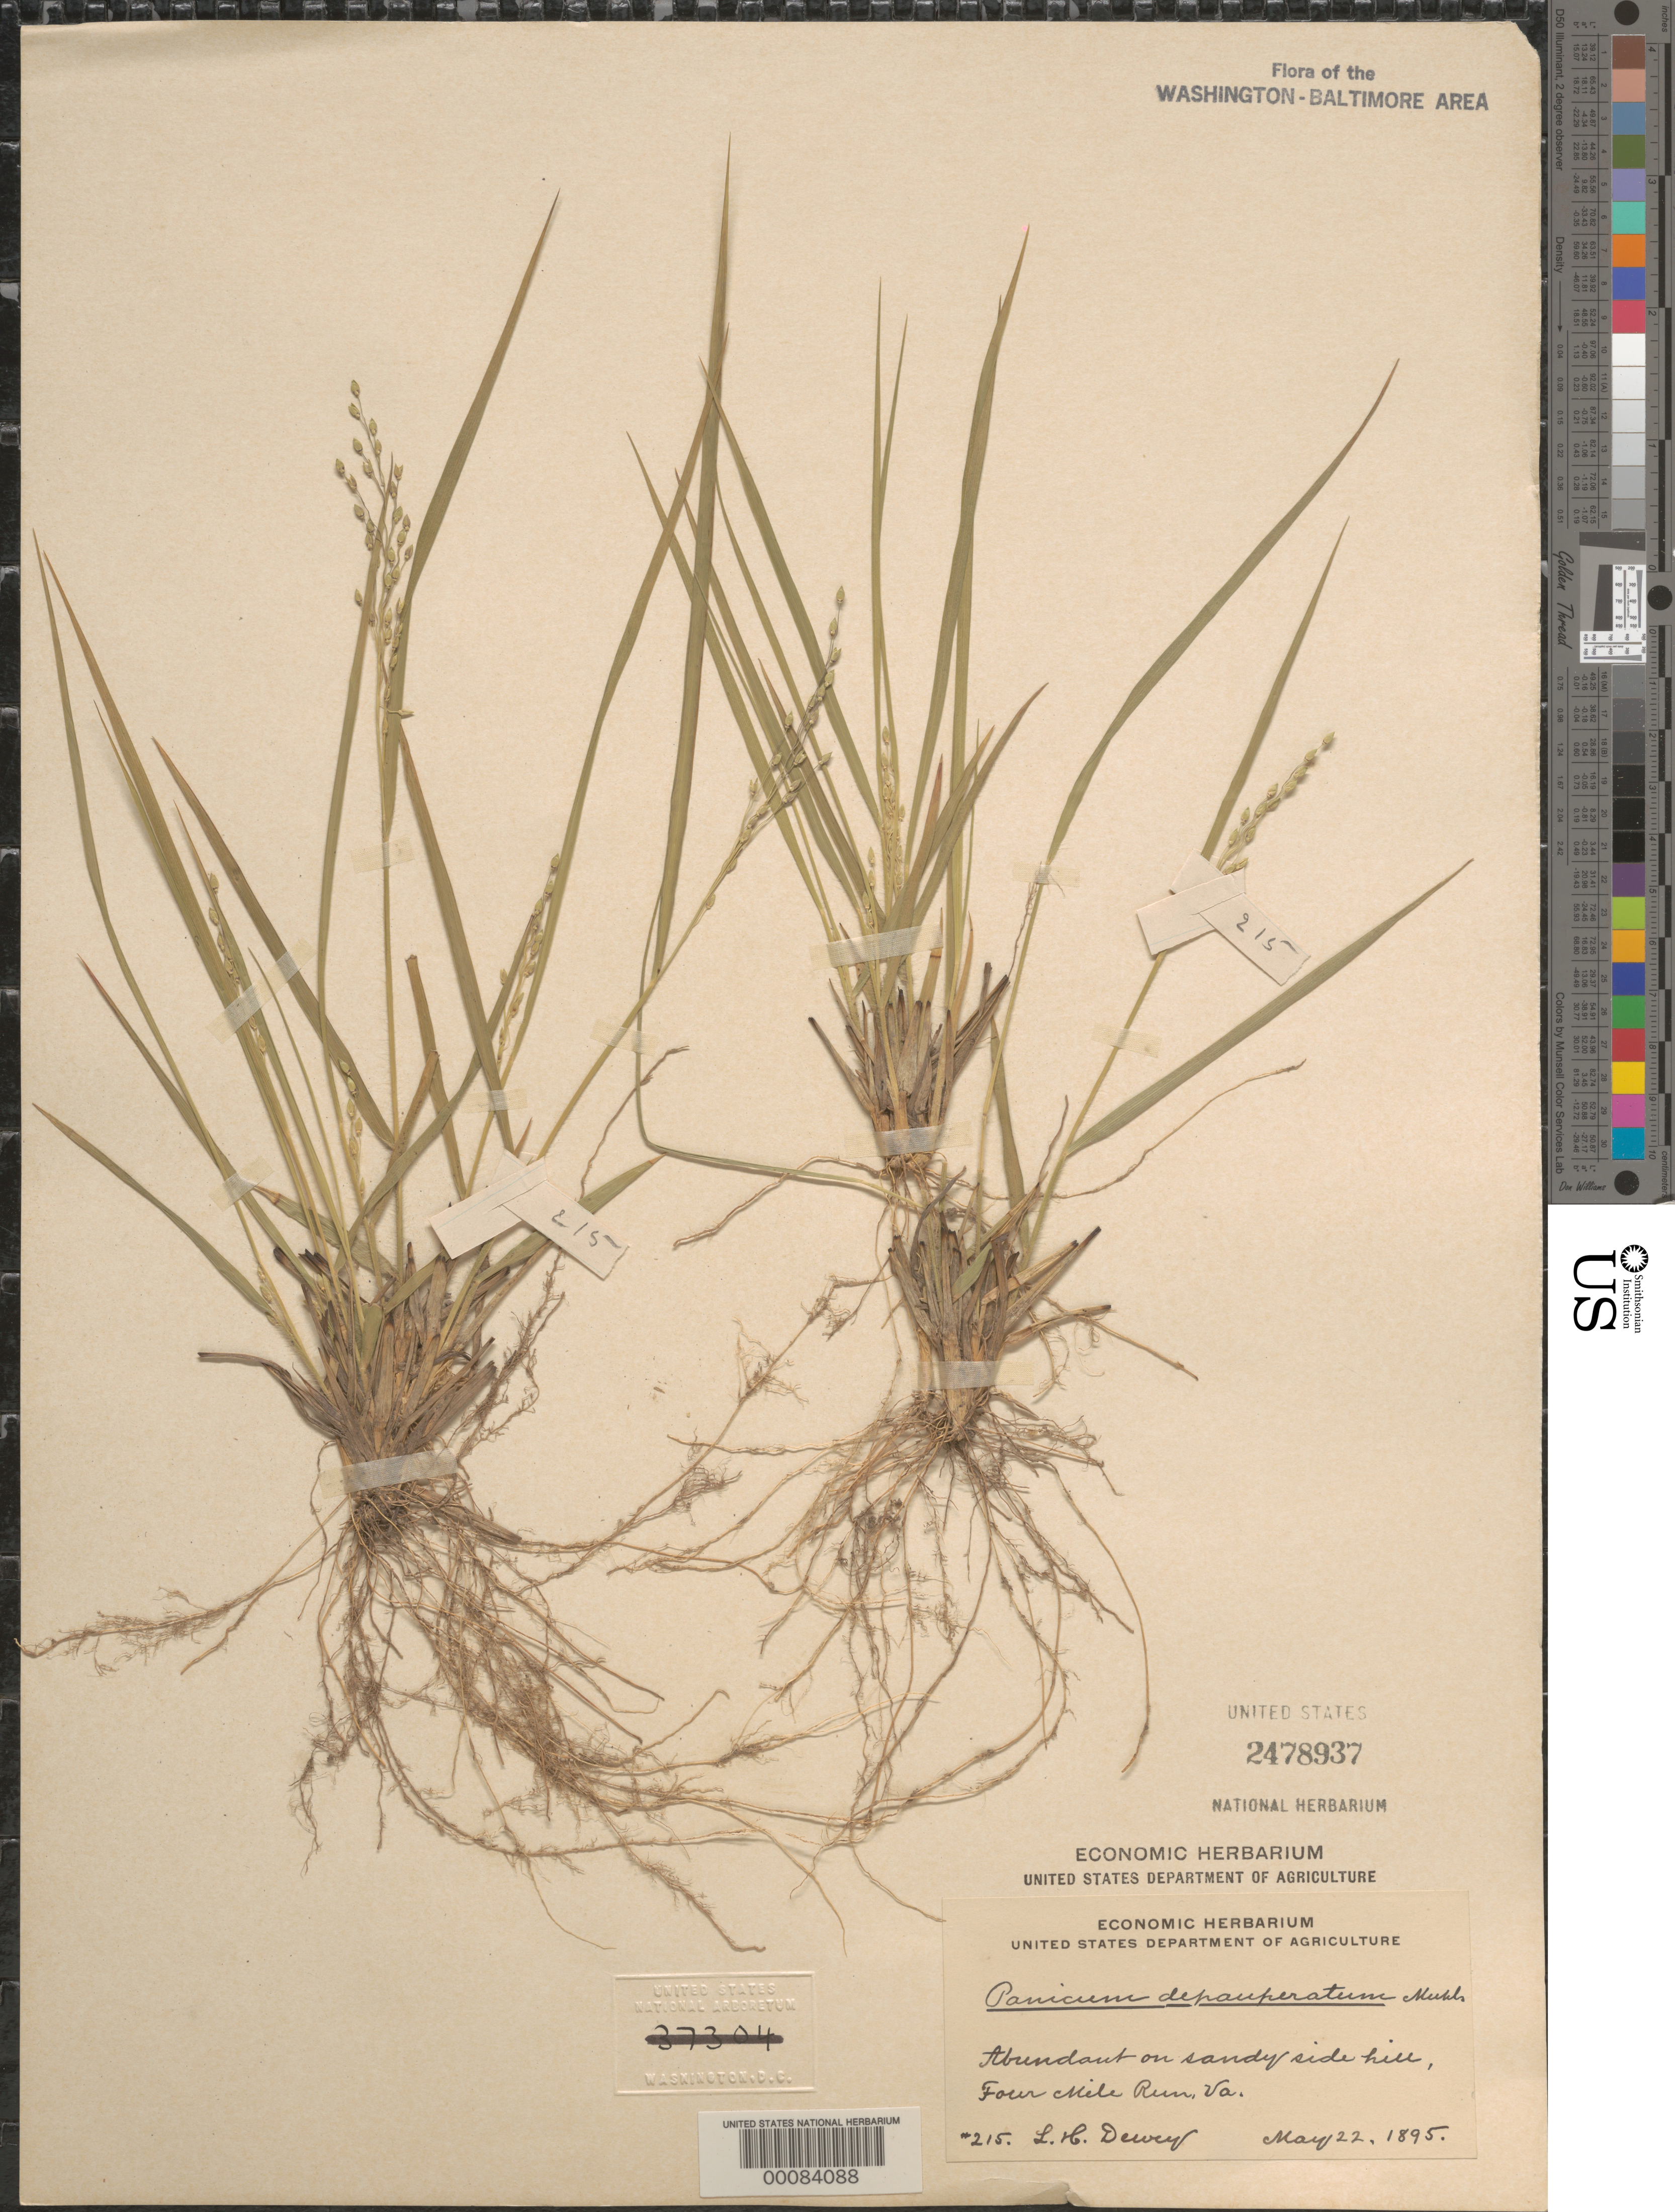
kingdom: Plantae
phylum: Tracheophyta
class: Liliopsida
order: Poales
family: Poaceae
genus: Dichanthelium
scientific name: Dichanthelium depauperatum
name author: (Muhl.) Gould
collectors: L. H. Dewey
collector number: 215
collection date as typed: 22 May 1895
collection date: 1895-05-22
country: United States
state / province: Virginia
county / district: Arlington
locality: Four Mile Run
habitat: Sandy hillside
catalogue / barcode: US 2478937